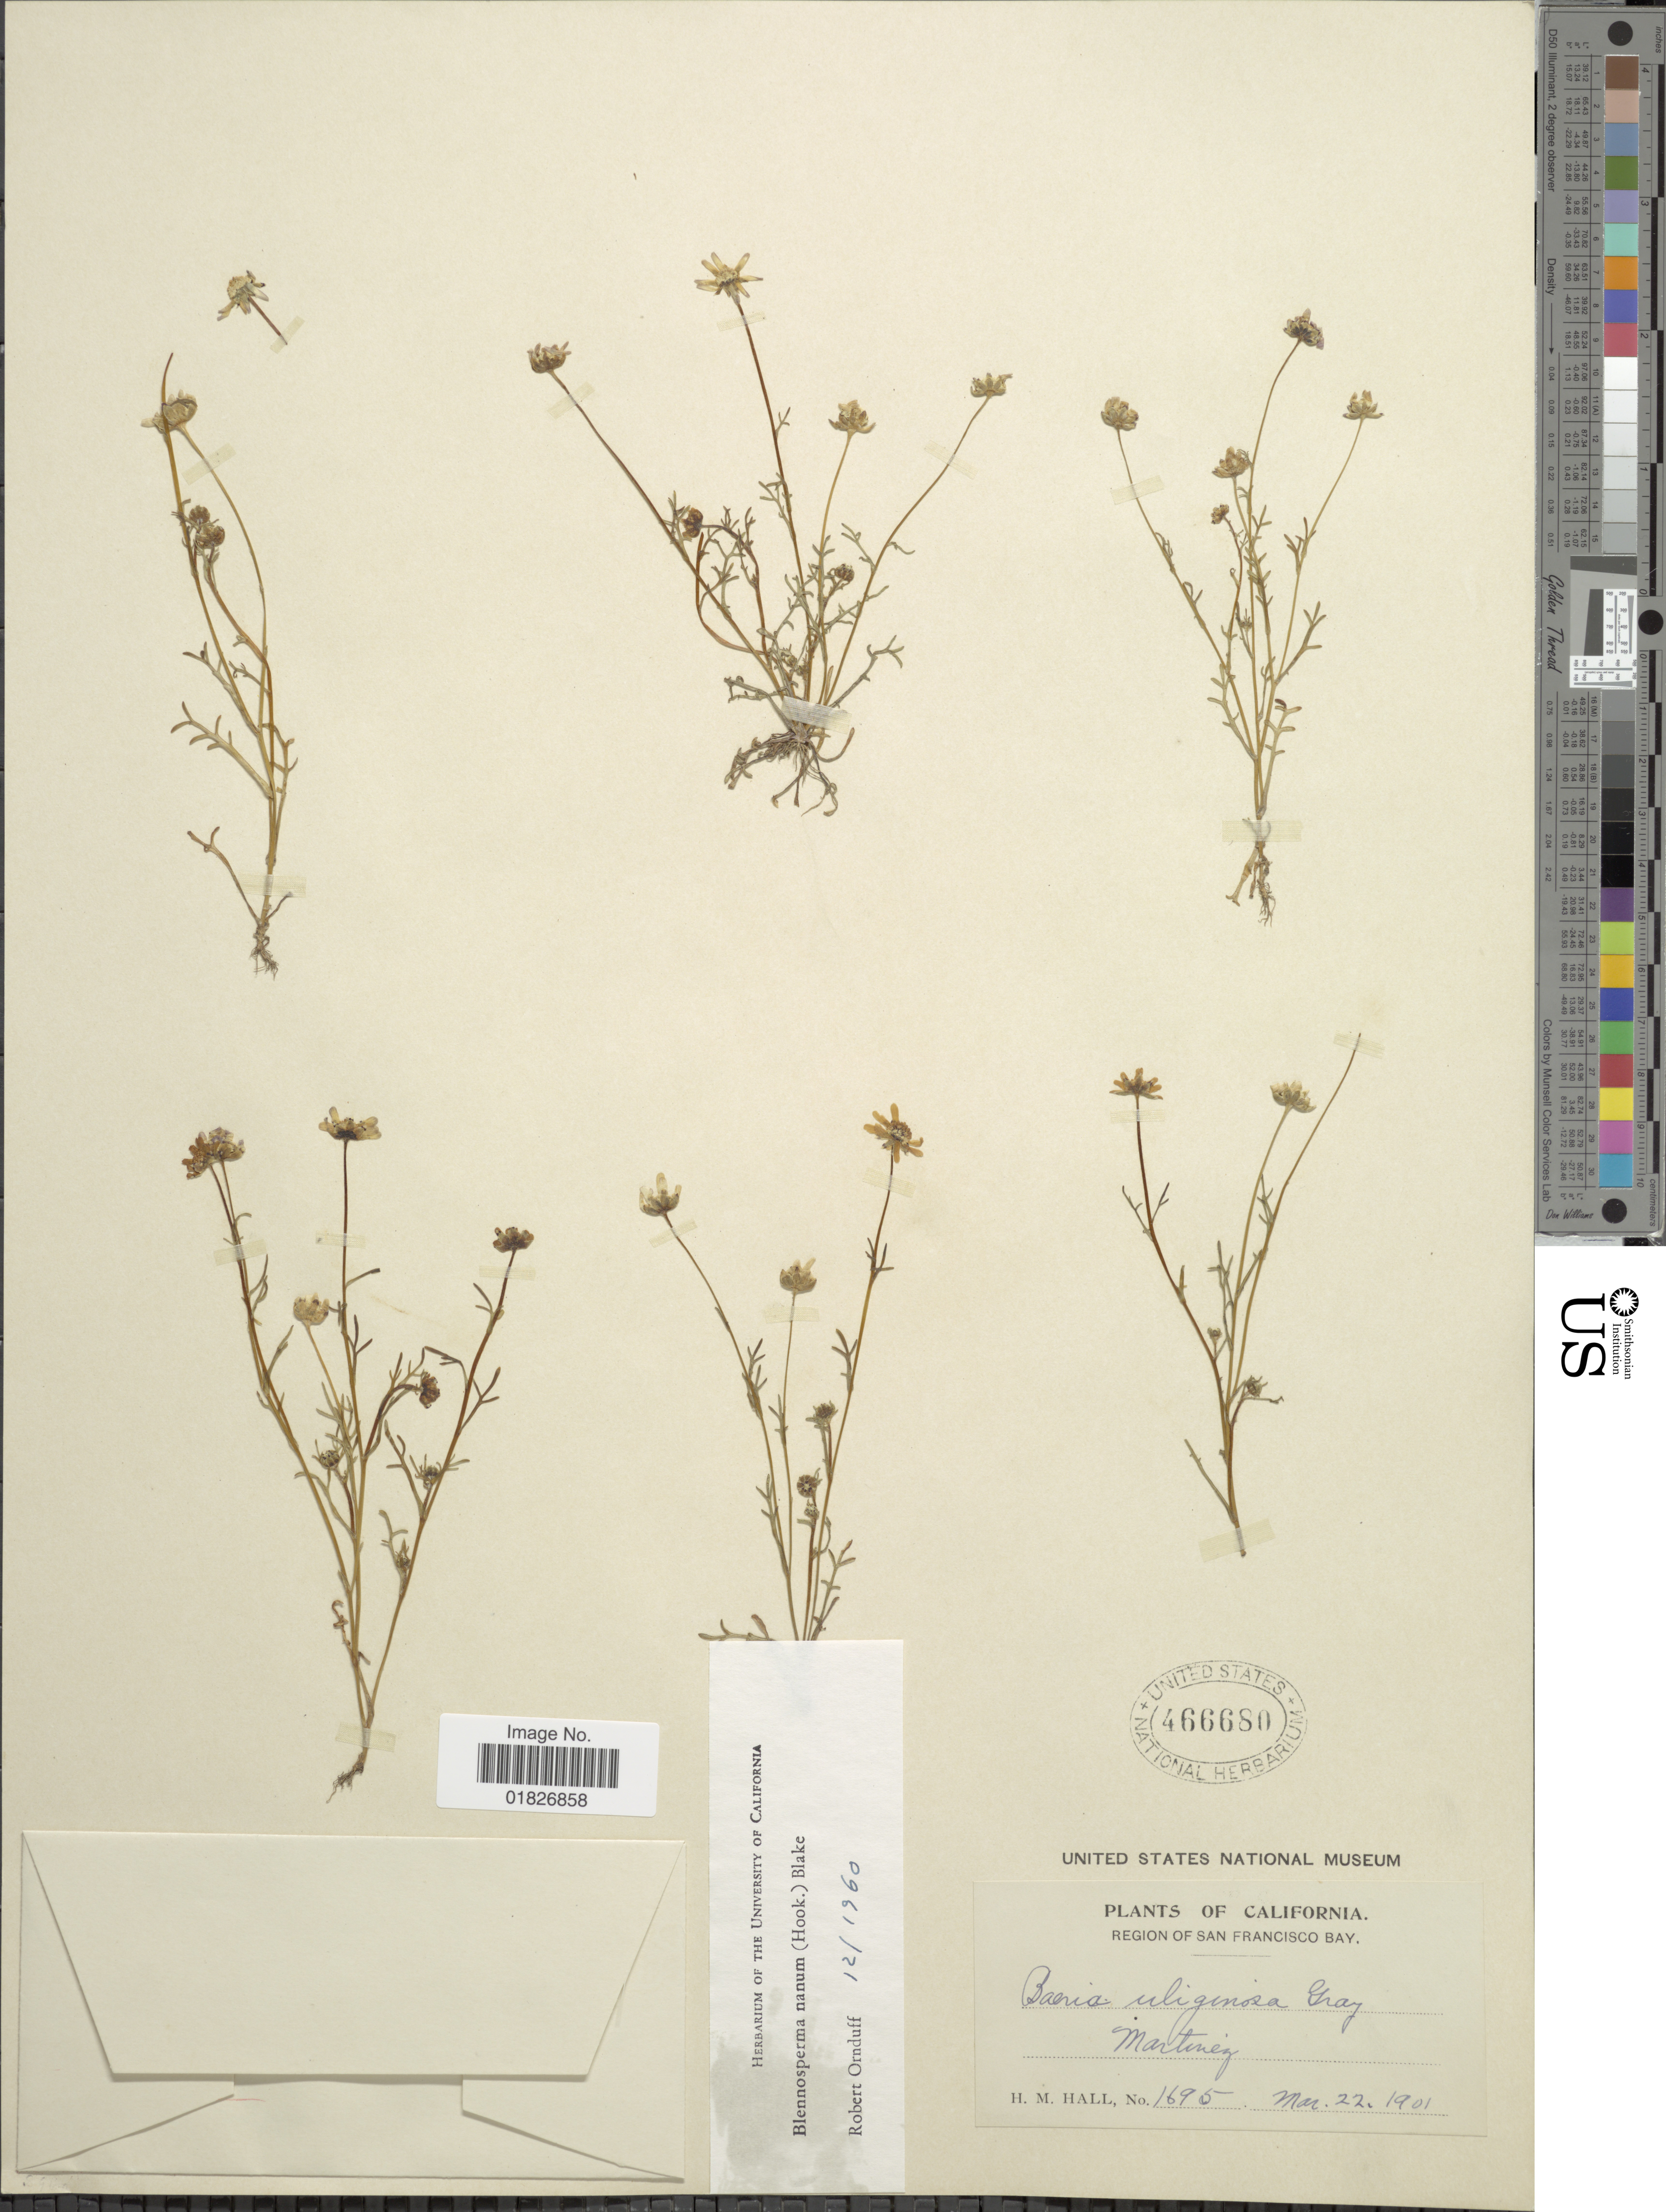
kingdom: Plantae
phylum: Tracheophyta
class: Magnoliopsida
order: Asterales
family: Asteraceae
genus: Blennosperma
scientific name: Blennosperma nanum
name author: (Hook.) S.F. Blake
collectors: H. M. Hall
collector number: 1695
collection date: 1901-03-22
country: United States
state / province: California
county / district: San Francisco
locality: Region of San Francisco Bay, Martinez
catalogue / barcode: US 466680